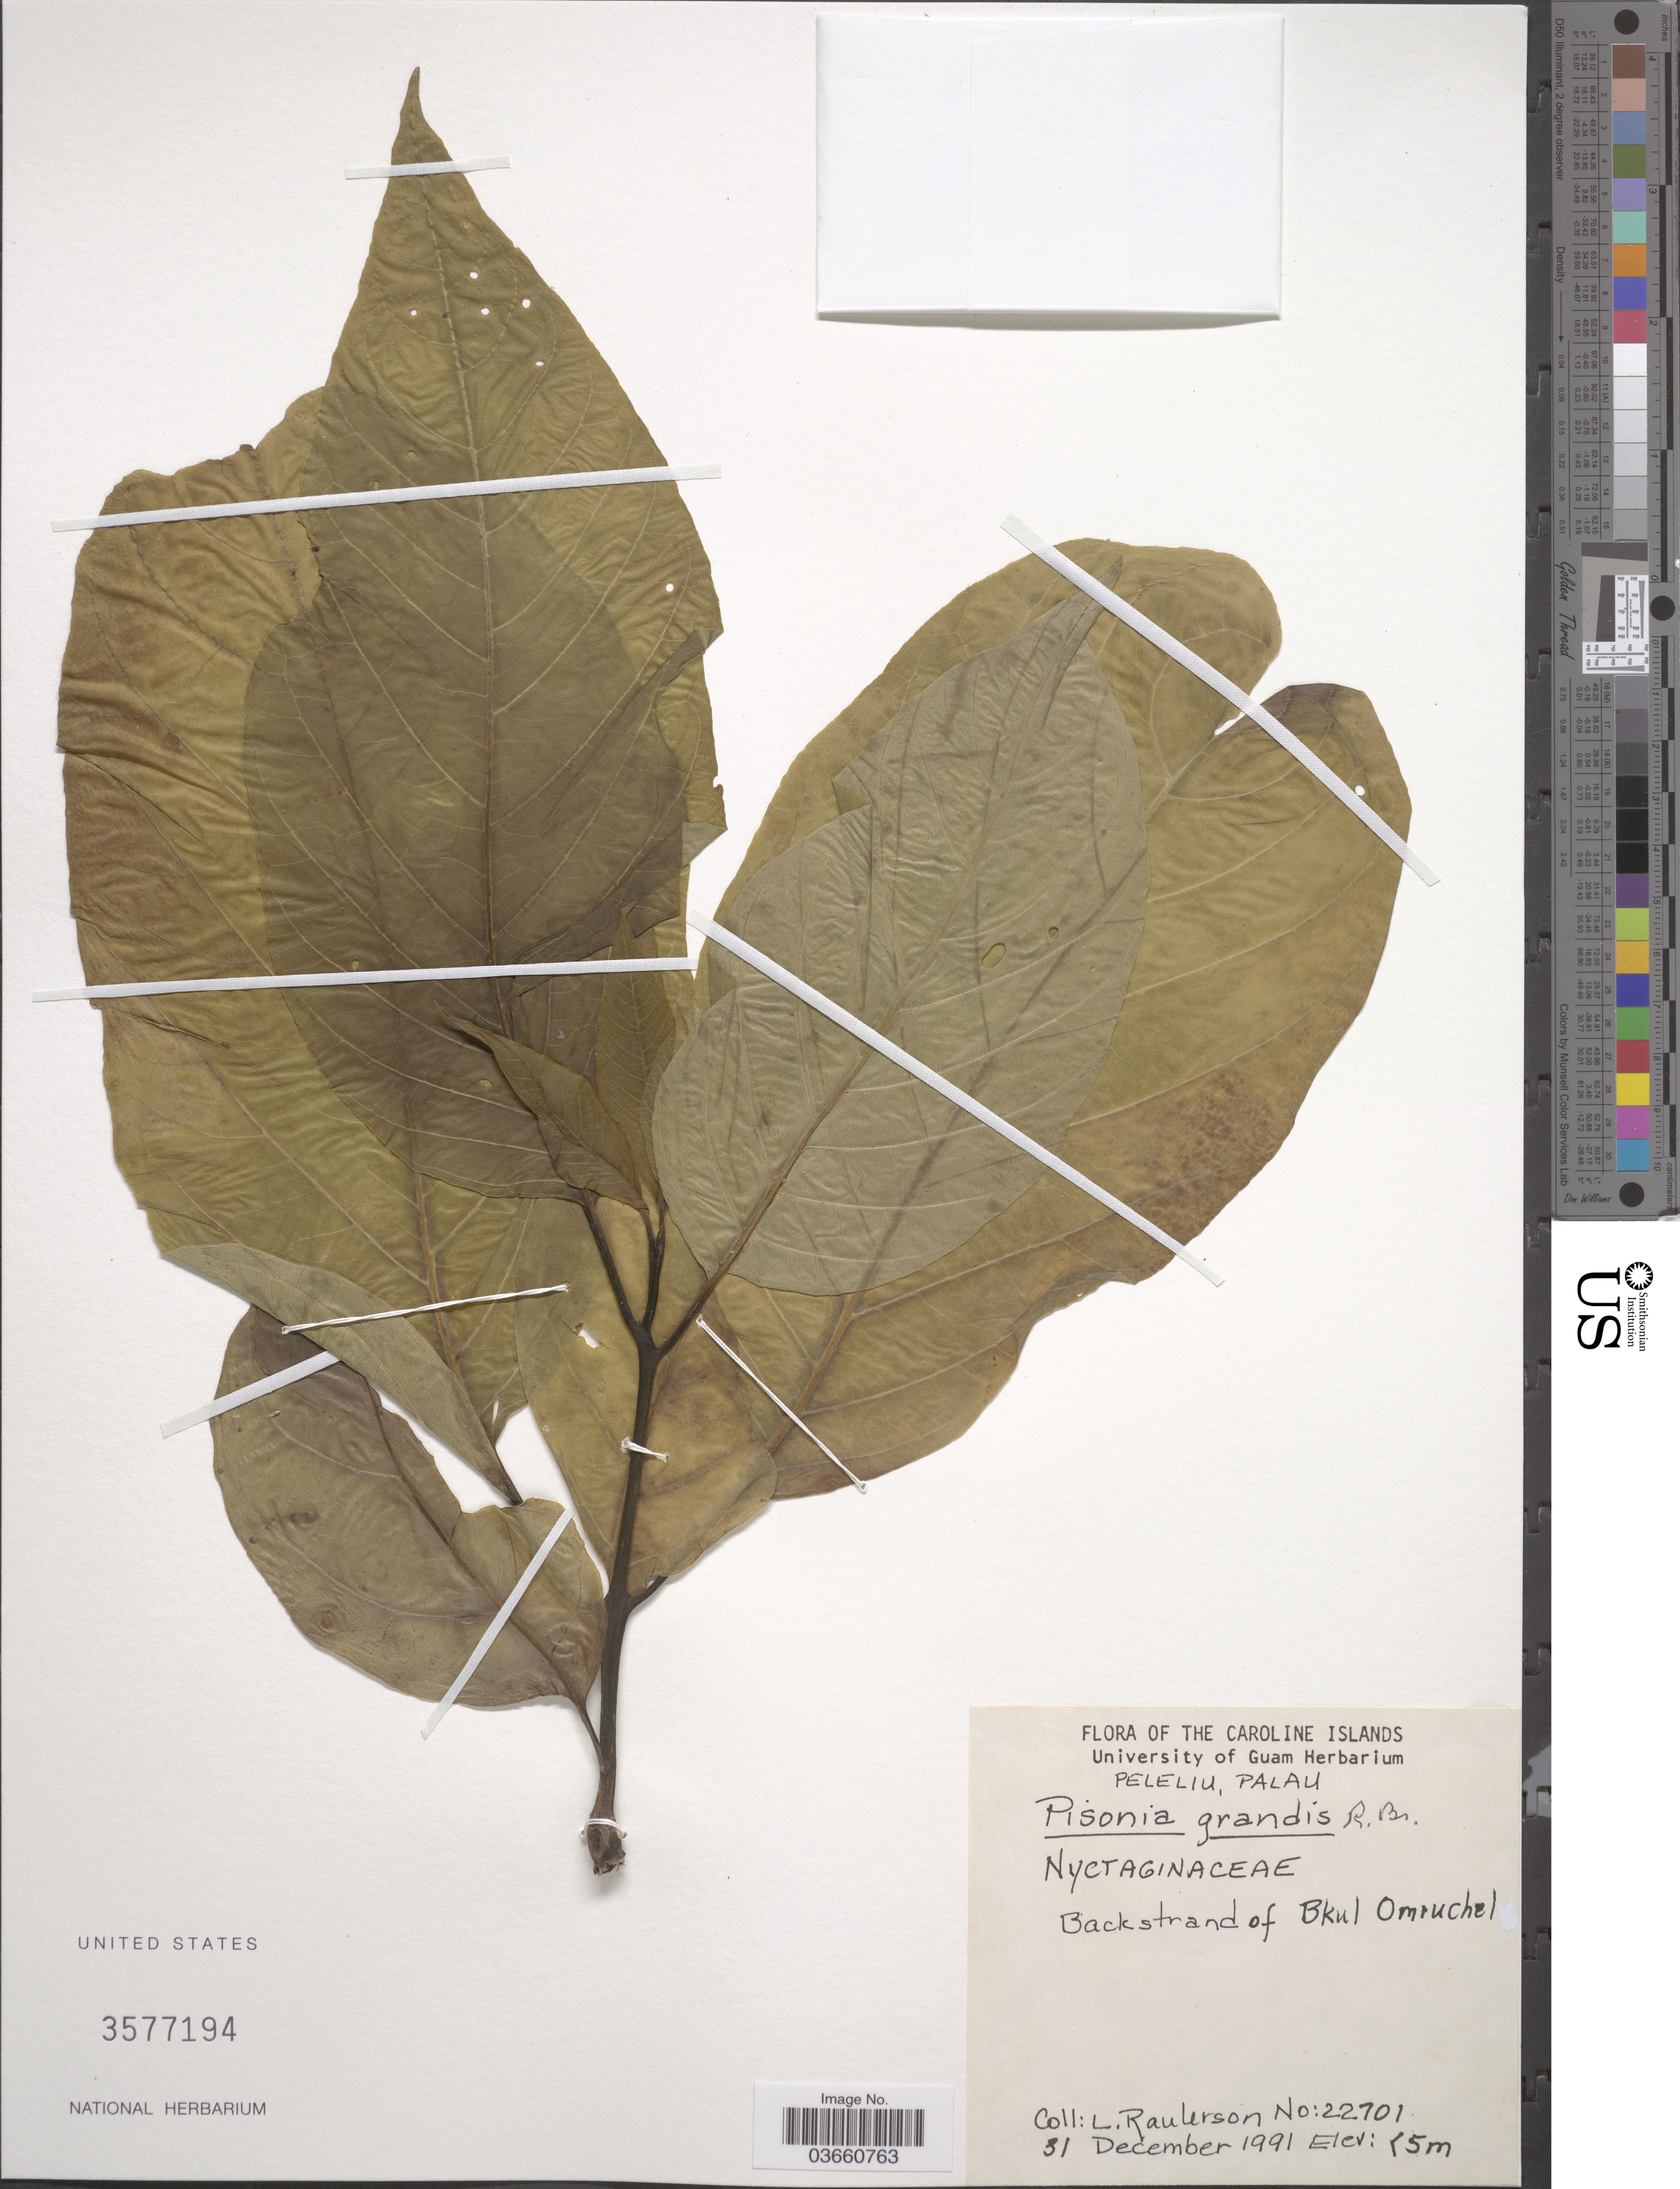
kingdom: Plantae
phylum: Tracheophyta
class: Magnoliopsida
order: Caryophyllales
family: Nyctaginaceae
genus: Pisonia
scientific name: Pisonia grandis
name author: R. Br.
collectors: L. Raulerson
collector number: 22701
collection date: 1991-12-31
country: Palau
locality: Peleliu, Palau. Backstrand of Bkul Omruchel.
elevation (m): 5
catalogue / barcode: US 3577194